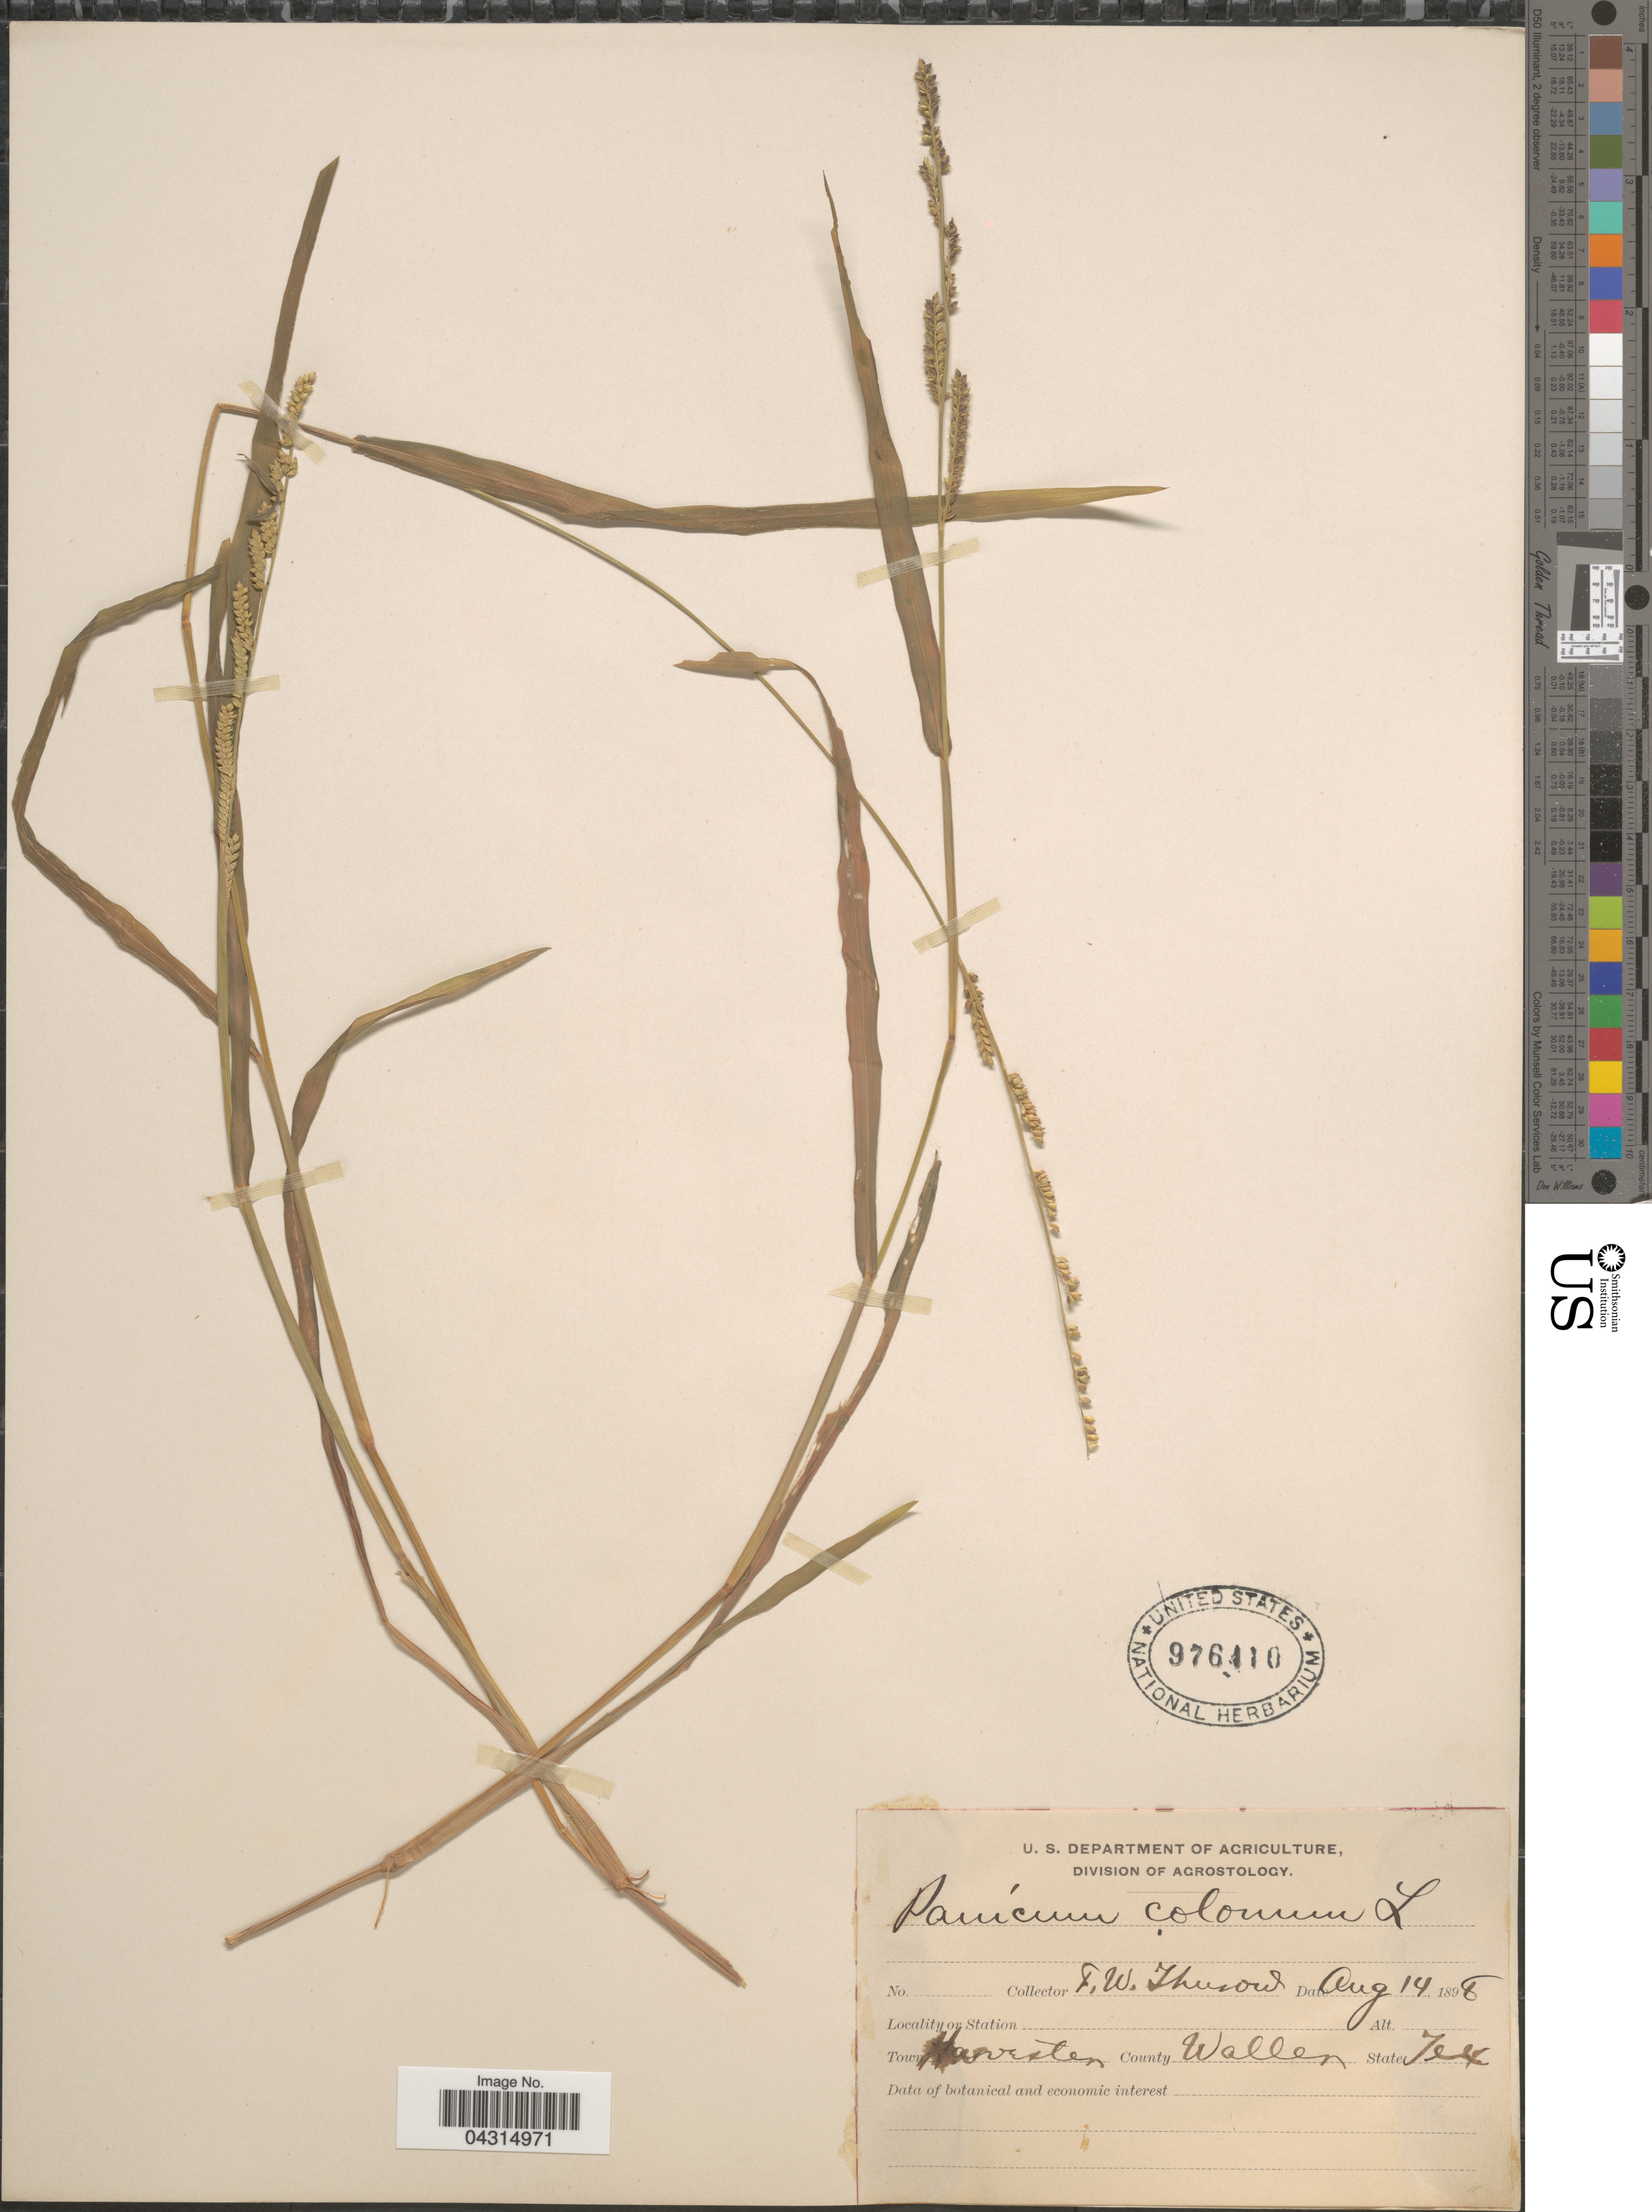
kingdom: Plantae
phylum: Tracheophyta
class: Liliopsida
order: Poales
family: Poaceae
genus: Echinochloa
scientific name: Echinochloa colona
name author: (L.) Link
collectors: F. W. Thurow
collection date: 1898-08-14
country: United States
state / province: Texas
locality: Town Harvester. County Waller.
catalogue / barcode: US 976410